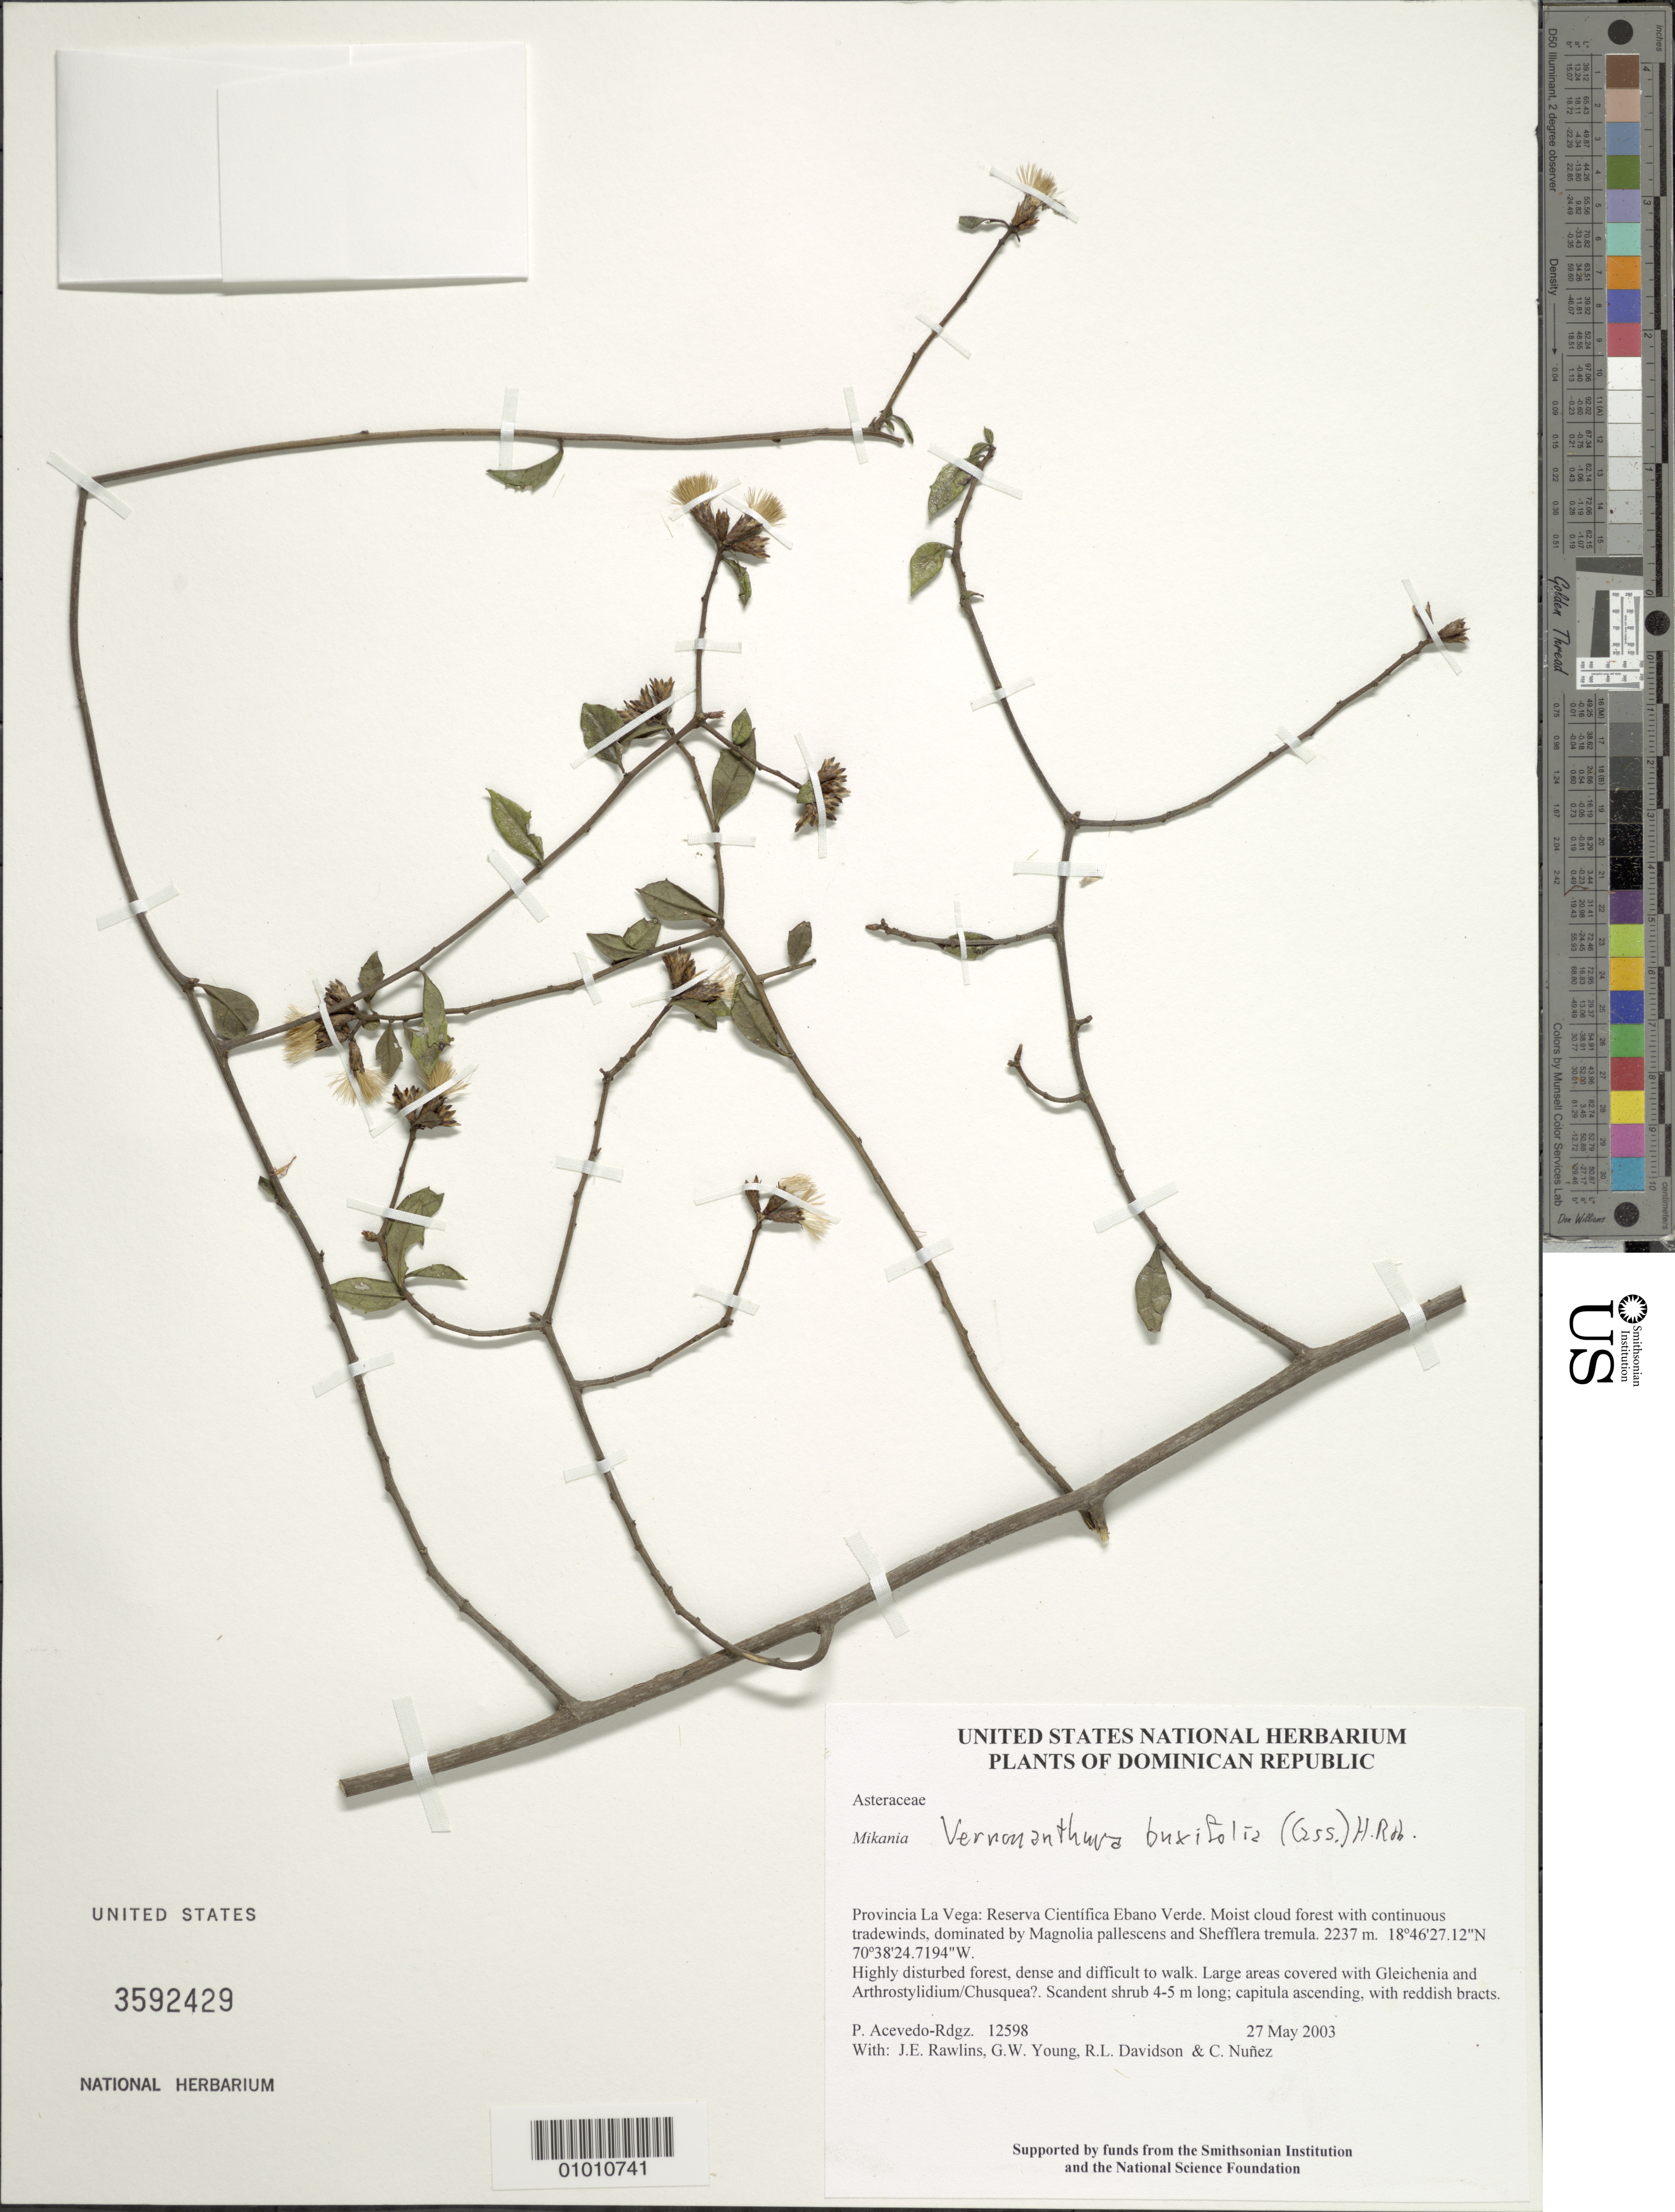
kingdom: Plantae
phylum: Tracheophyta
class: Magnoliopsida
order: Asterales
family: Asteraceae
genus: Vernonanthura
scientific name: Vernonanthura buxifolia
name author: (Less.) H. Rob.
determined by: Robinson, Harold E., (US)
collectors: P. Acevedo-Rodr., J. Rawlins, G. Young, R. Davidson & C. Nunez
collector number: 12598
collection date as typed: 27 May 2003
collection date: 2003-05-27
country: Dominican Republic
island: Hispaniola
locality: Provincia La Vega: Reserva Científica Ebano Verde. Moist cloud forest with continuous tradewinds, dominated by Magnolia pallescens and Shefflera tremula.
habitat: Highly disturbed forest, dense and difficult to walk. Large areas covered with Gleichenia and Arthrostylidium/Chusquea?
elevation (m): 2237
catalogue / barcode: US 3592429